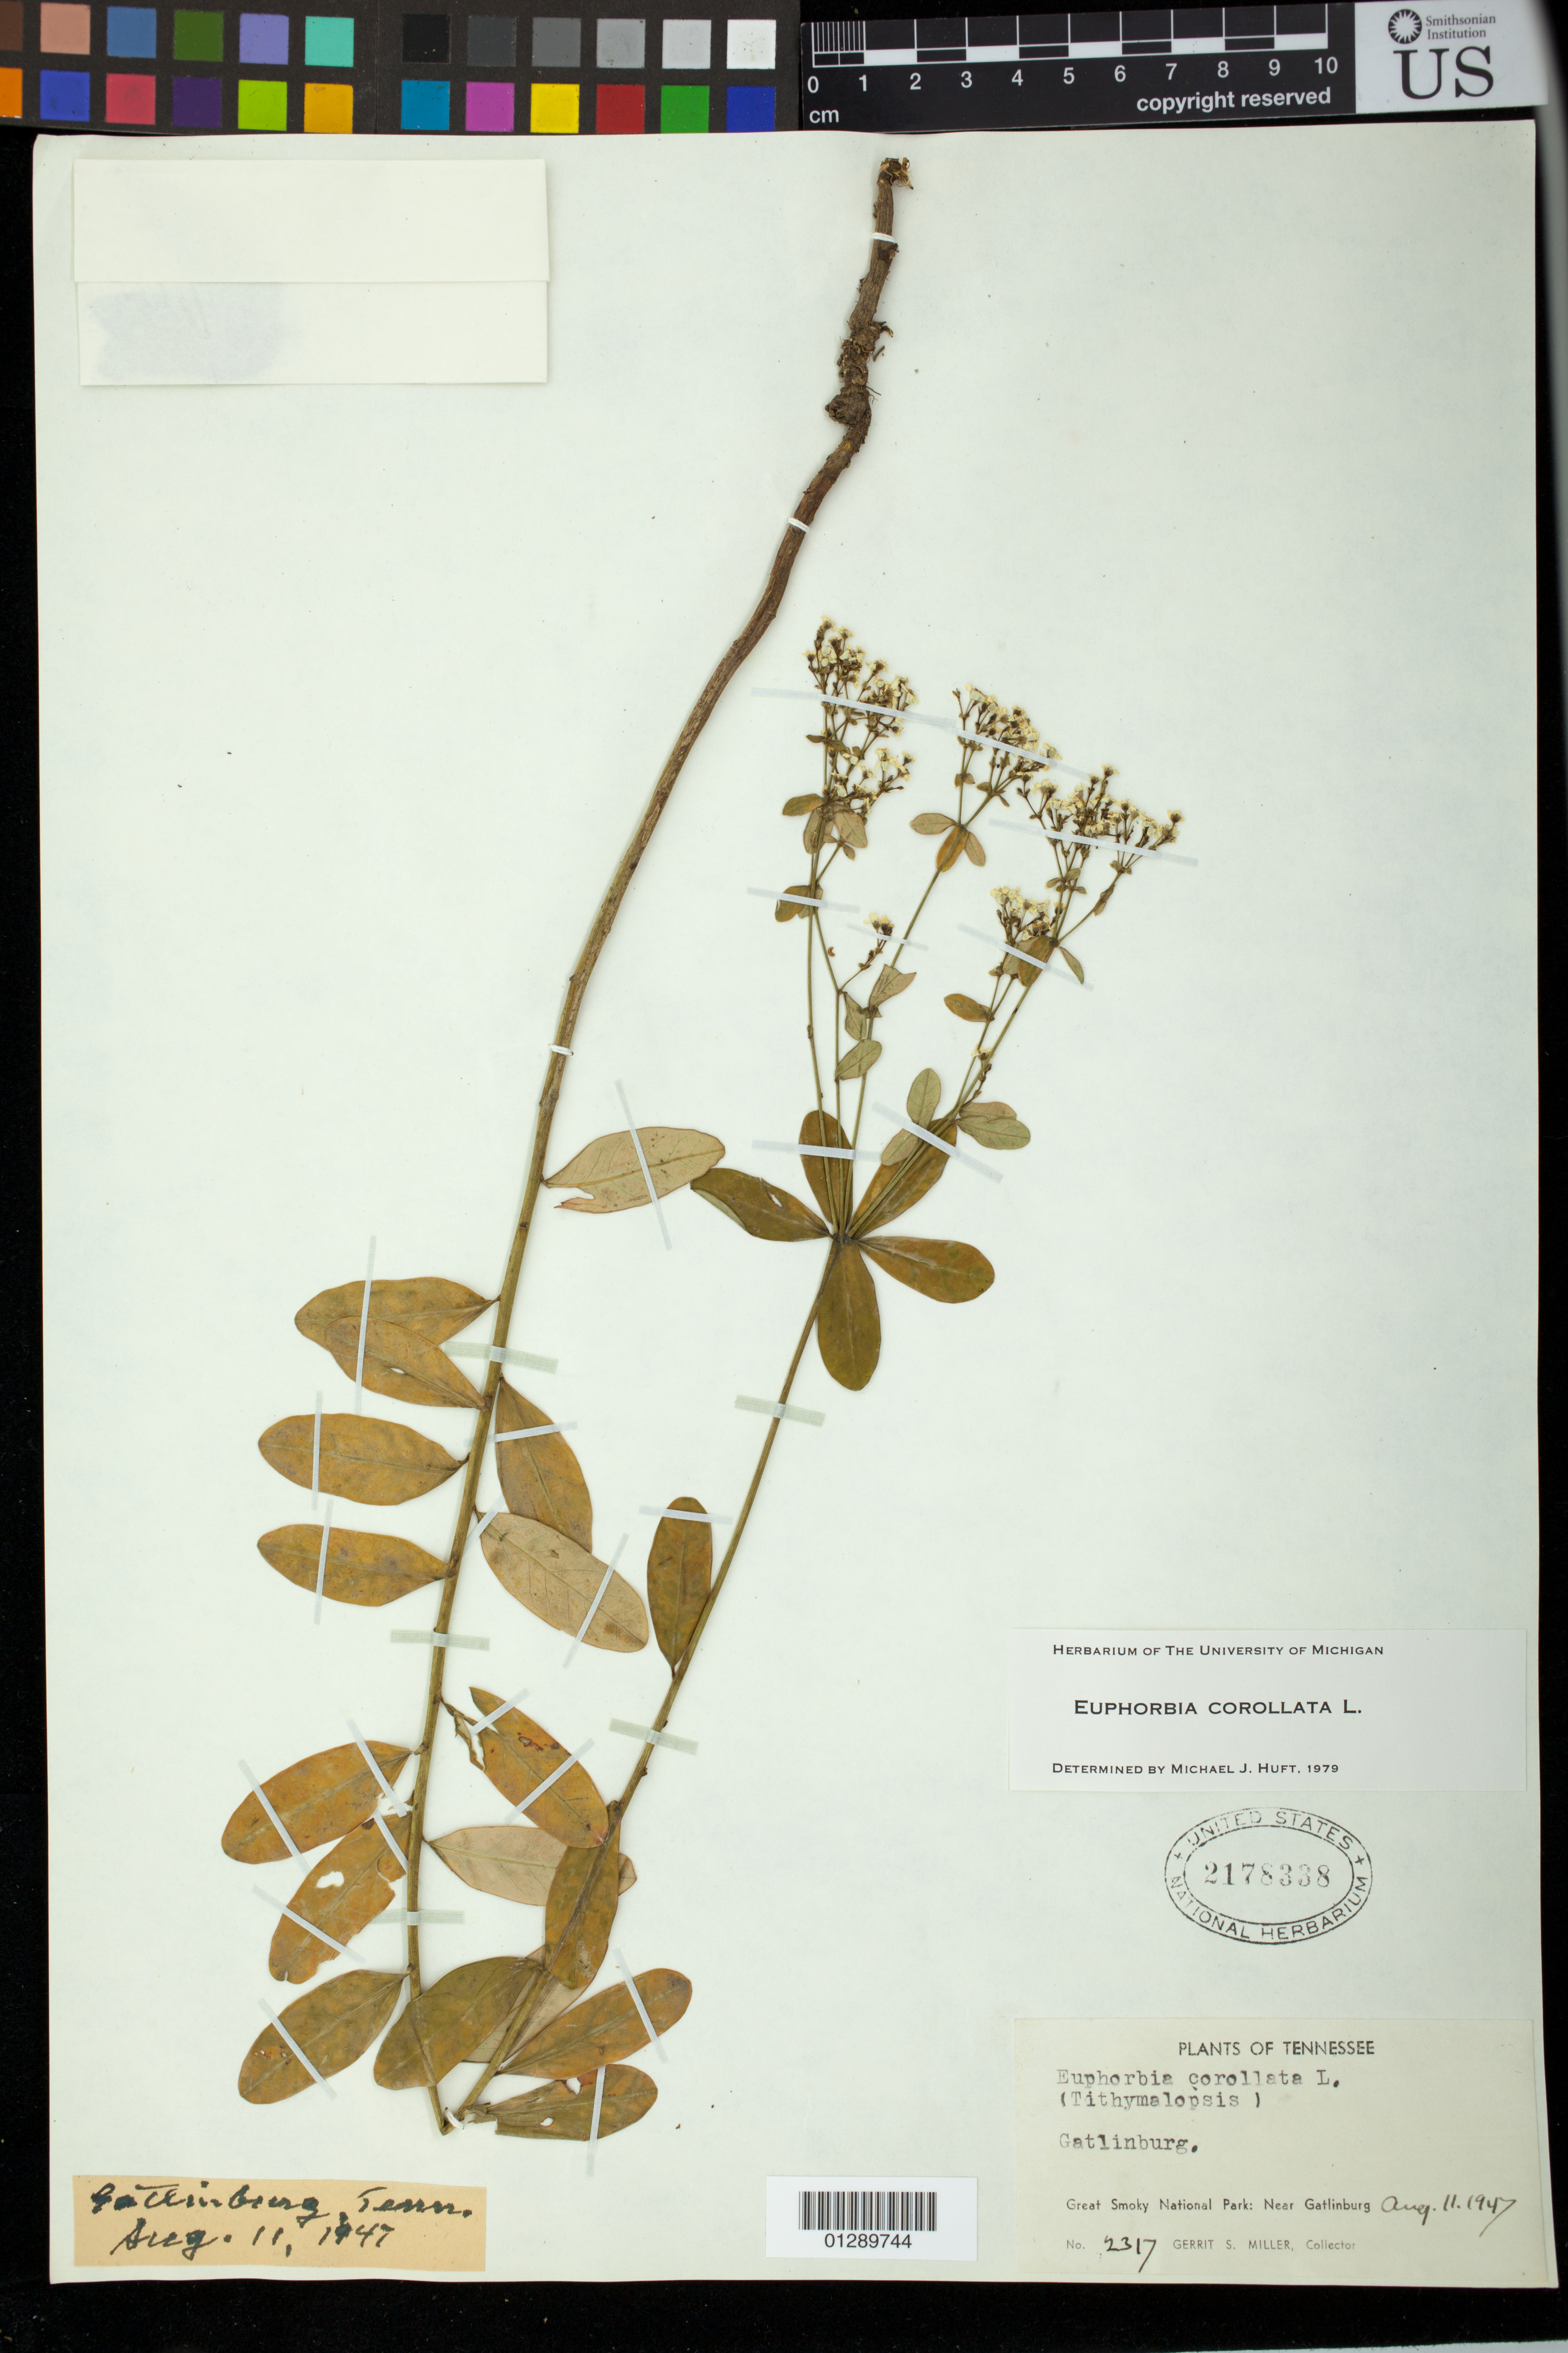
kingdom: Plantae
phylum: Tracheophyta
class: Magnoliopsida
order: Malpighiales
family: Euphorbiaceae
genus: Euphorbia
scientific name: Euphorbia corollata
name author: L.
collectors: G. S. Miller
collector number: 2317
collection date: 1947-08-11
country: United States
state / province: Tennessee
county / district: Sevier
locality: Great Smoky National Park: Near Gatlinburg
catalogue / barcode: US 2178338